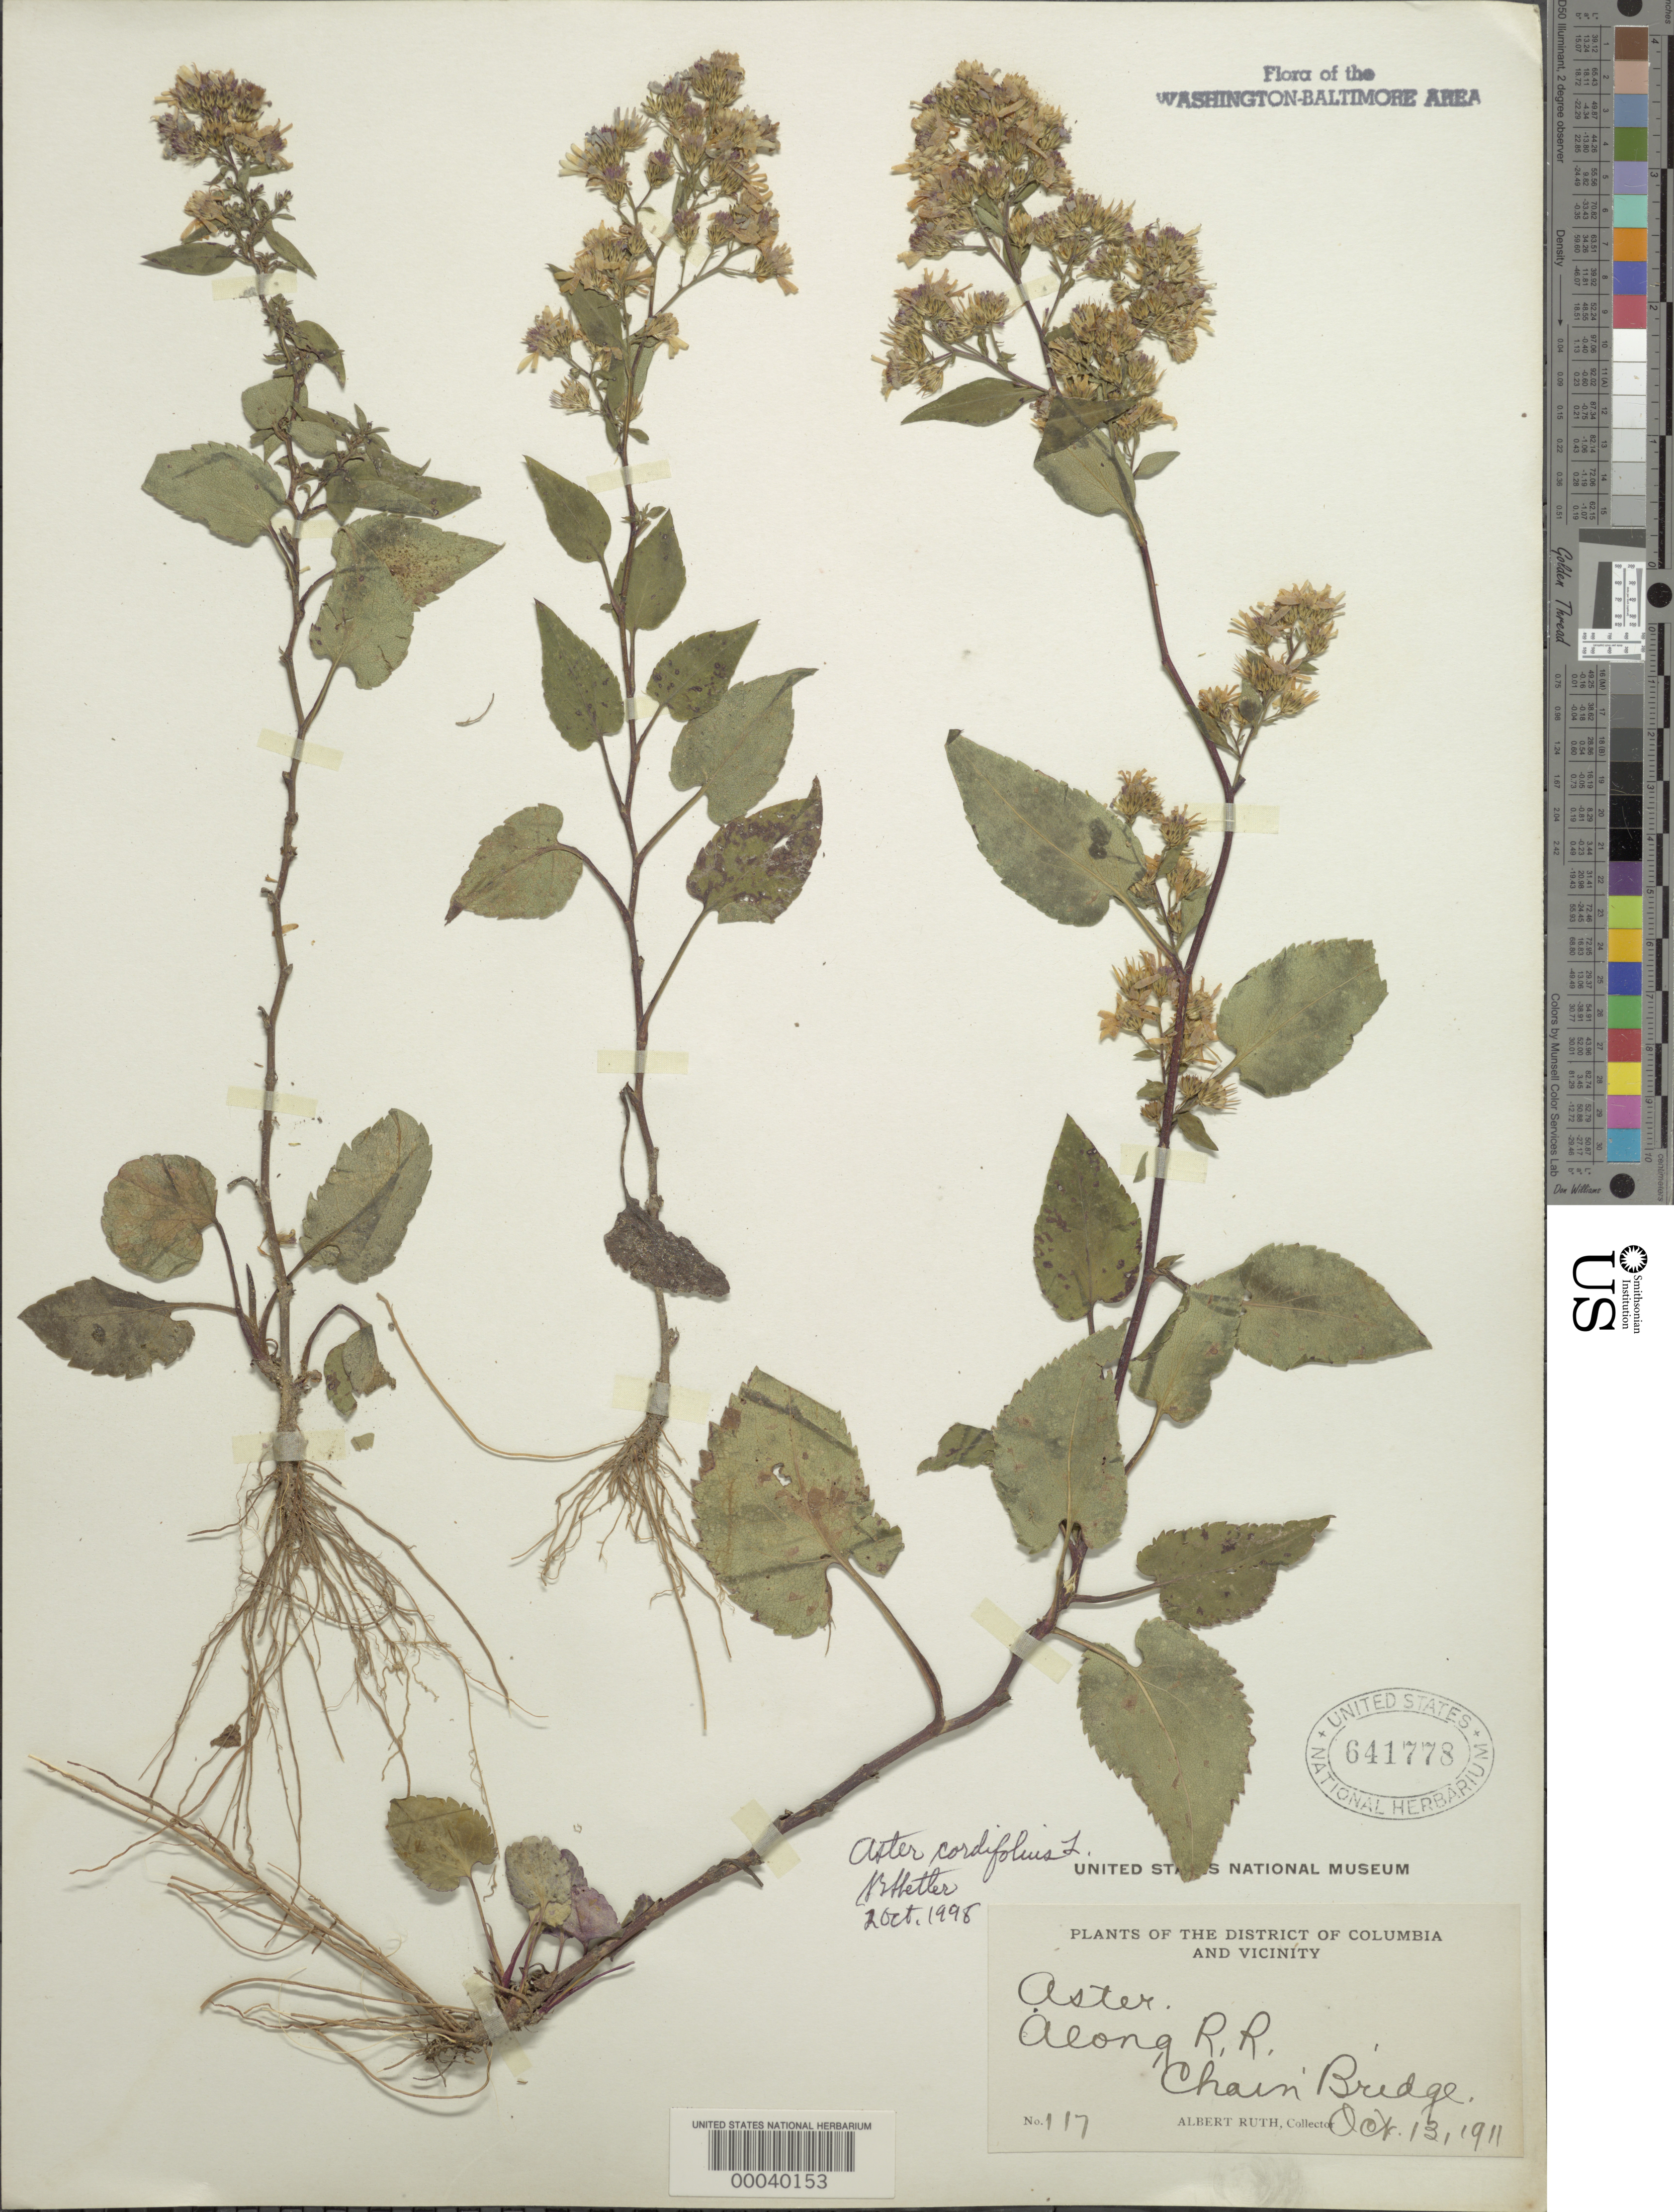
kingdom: Plantae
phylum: Tracheophyta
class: Magnoliopsida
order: Asterales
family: Asteraceae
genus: Symphyotrichum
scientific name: Symphyotrichum cordifolium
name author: (L.) G.L. Nesom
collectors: A. Ruth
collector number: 117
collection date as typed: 13 Oct 1911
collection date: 1911-10-13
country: United States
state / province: District of Columbia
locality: Chain Bridge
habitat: Railroad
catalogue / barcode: US 641778